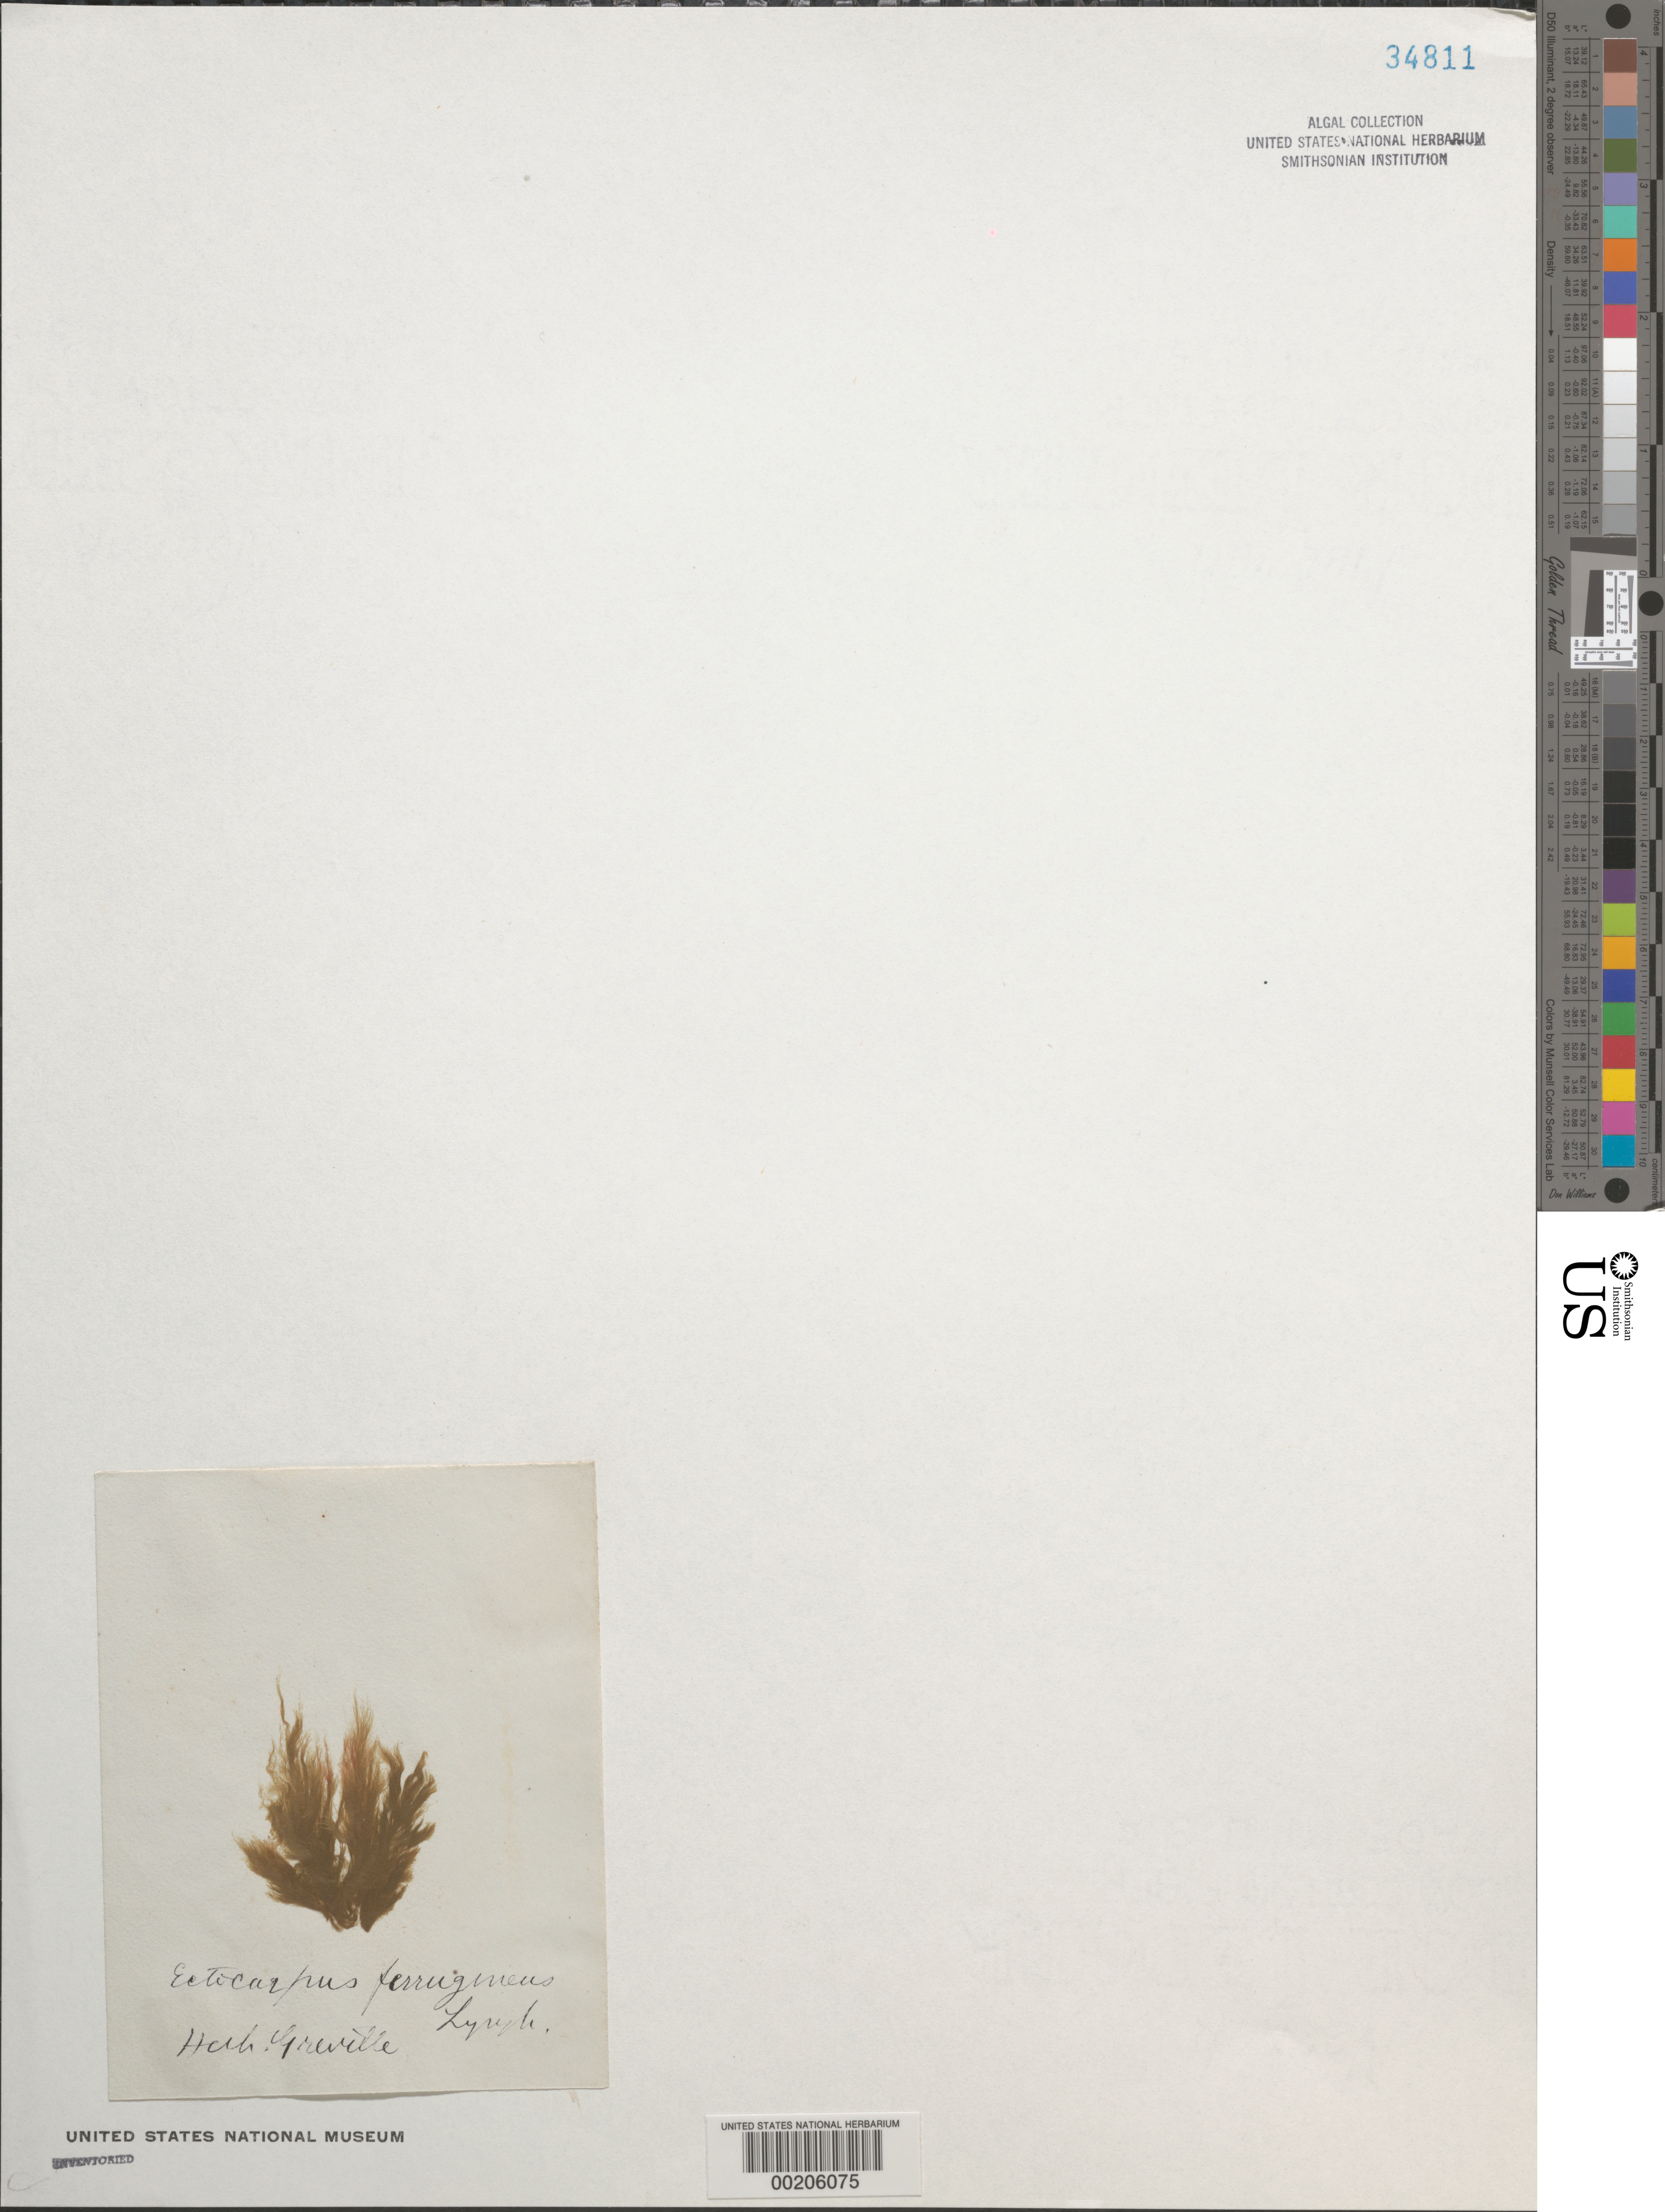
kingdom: Chromista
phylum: Ochrophyta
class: Phaeophyceae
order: Ectocarpales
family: Acinetosporaceae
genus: Pylaiella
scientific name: Pylaiella litoralis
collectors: R. K. Greville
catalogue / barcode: US 34811